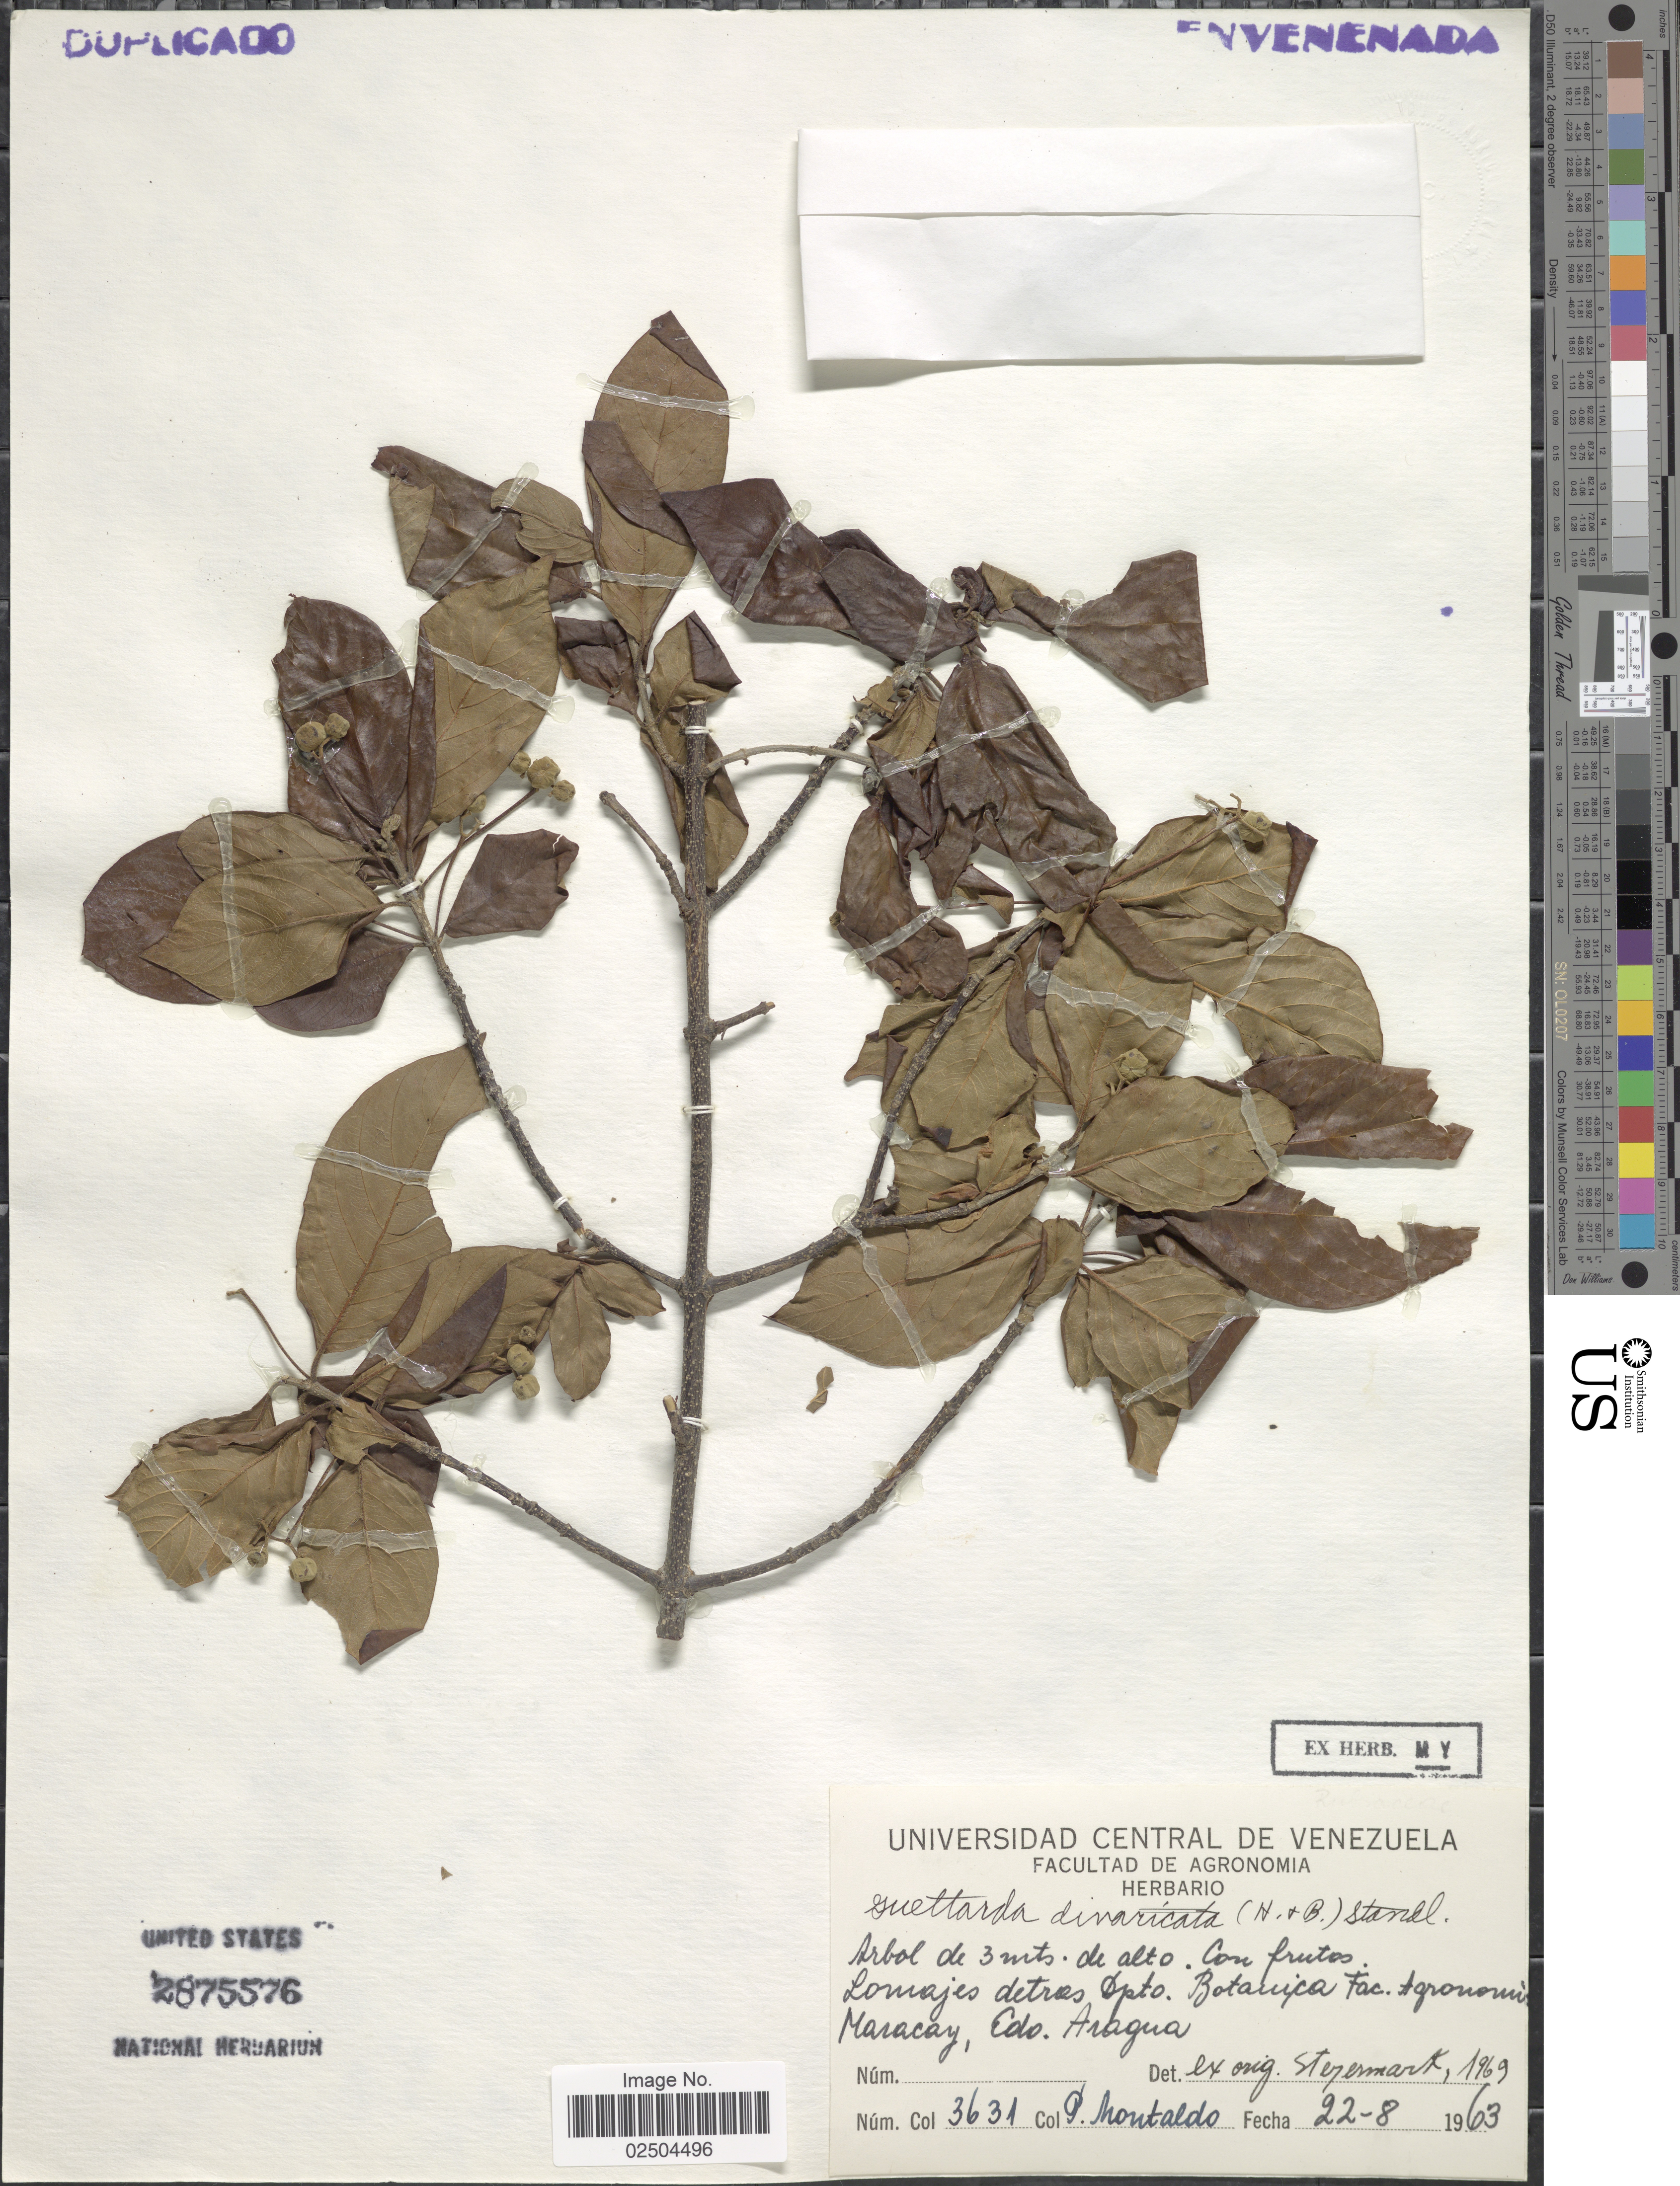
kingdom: Plantae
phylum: Tracheophyta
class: Magnoliopsida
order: Gentianales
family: Rubiaceae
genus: Guettarda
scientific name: Guettarda divaricata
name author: (Humb. & Bonpl. ex Roem. & Schult.) Standl.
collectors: P. Montaldo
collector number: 3631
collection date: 1963-08-22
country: Venezuela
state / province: Aragua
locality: Lomaje detras Dpto, de Botanica, Fac. Agronomiz, Maracay, Edo. Aragua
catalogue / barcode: US 2875576